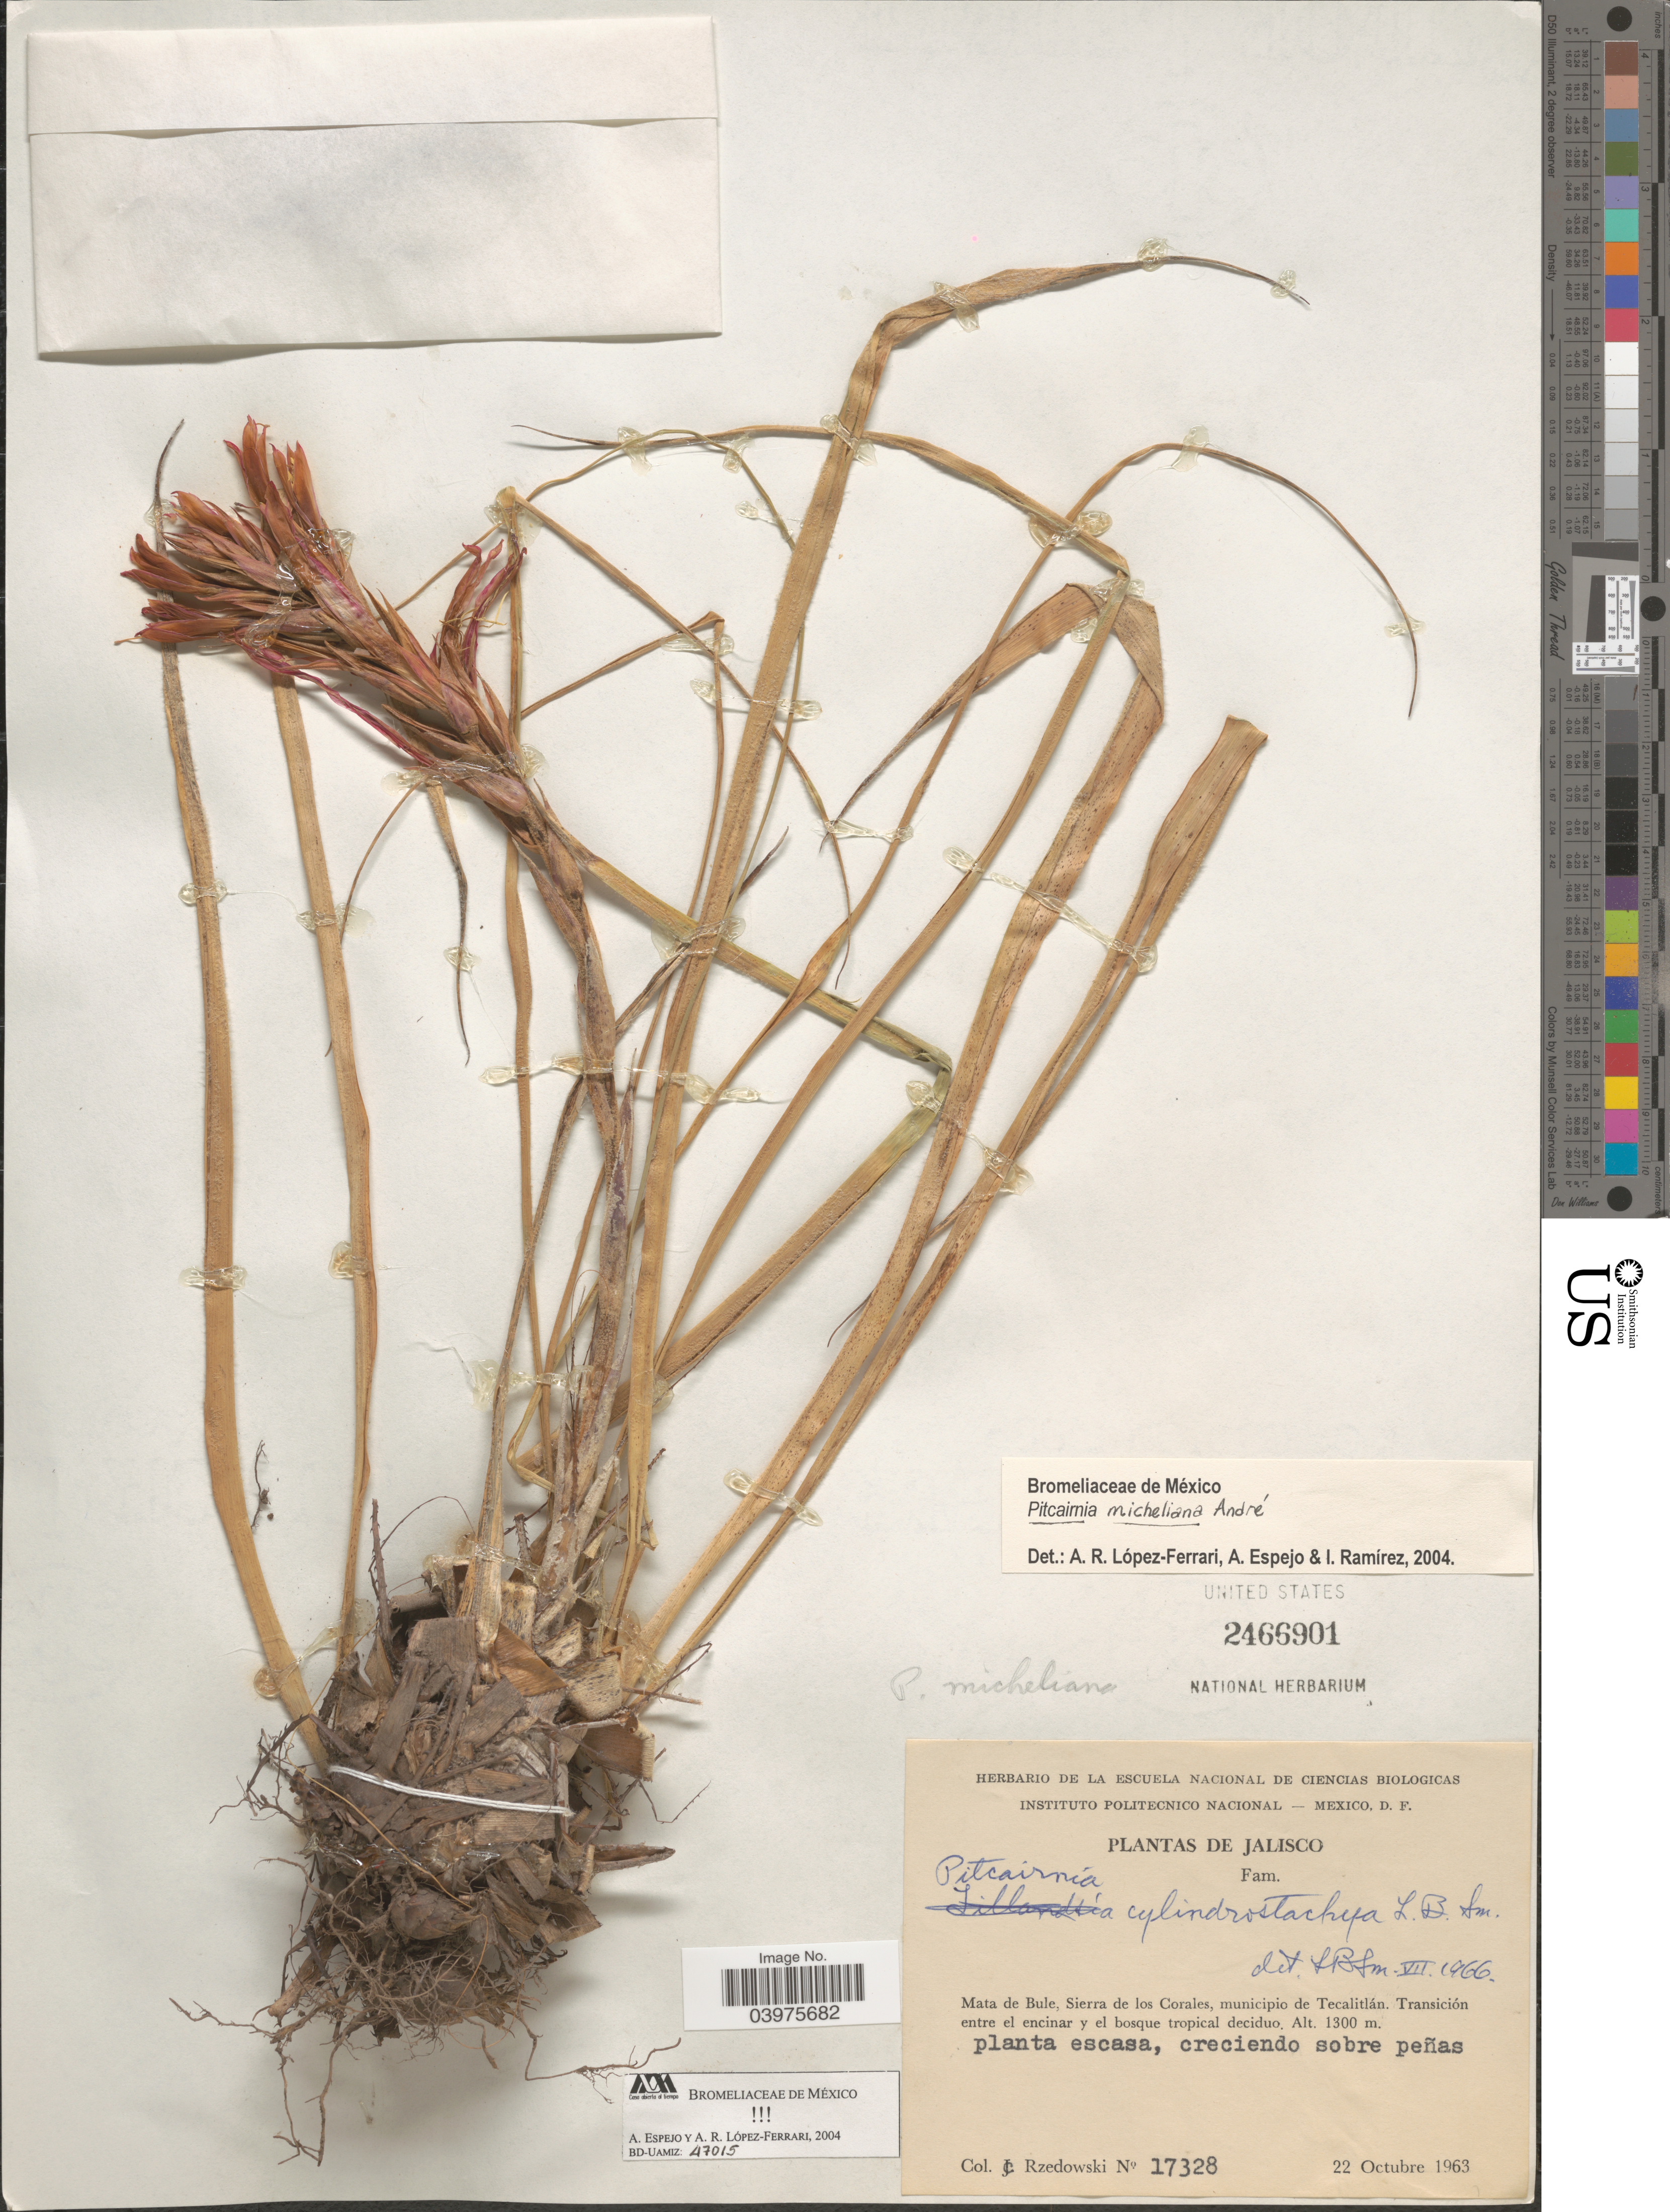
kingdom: Plantae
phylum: Tracheophyta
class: Liliopsida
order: Poales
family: Bromeliaceae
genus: Pitcairnia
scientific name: Pitcairnia micheliana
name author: André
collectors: J. Rzedowski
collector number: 17328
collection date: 1963-10-22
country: Mexico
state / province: Jalisco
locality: Mata de Bule, Sierra de los Corales, municipio de Tecalitlán. Transición entre el encinar y el bosque tropical deciduo.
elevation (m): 1300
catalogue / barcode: US 2466901